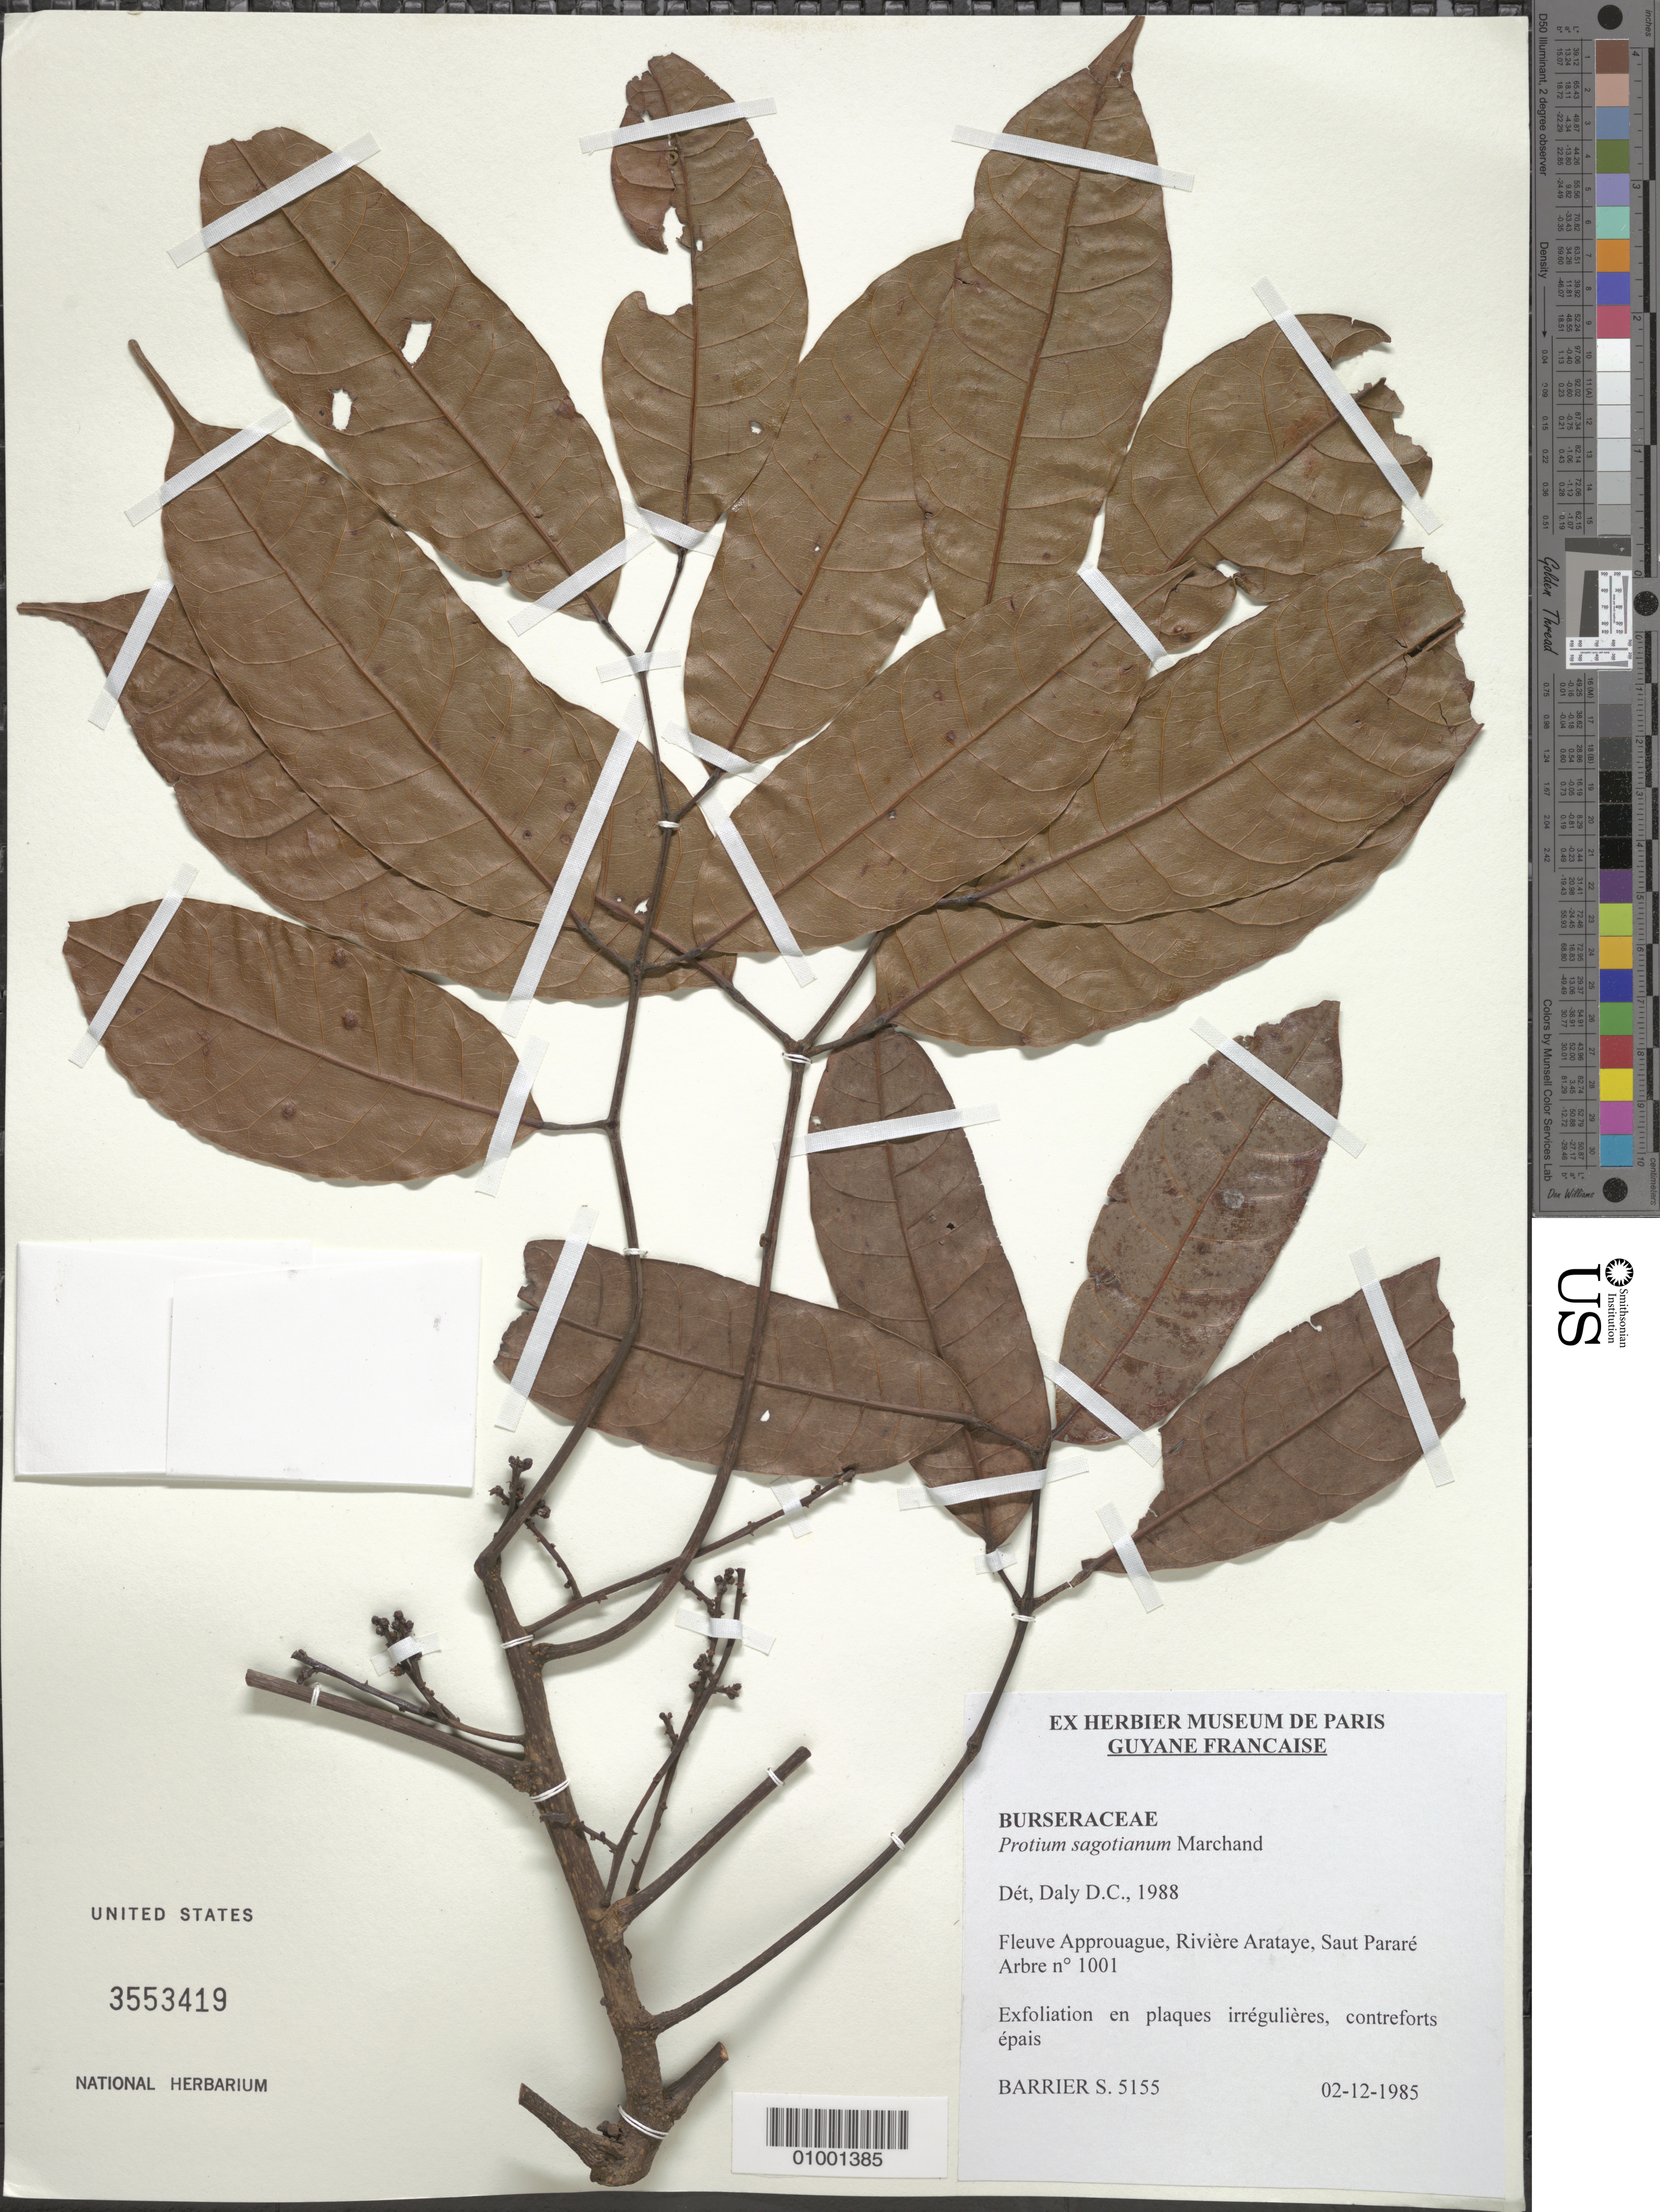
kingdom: Plantae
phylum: Tracheophyta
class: Magnoliopsida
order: Sapindales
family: Burseraceae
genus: Protium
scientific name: Protium sagotianum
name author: Marchand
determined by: Daly, D. C.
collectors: S. Barrier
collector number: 5155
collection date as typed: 2-Dec-85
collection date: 1985-12-02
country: French Guiana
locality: Fleuve Approuague, Riviere Arataye, Saut Pararé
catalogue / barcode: US 3553419